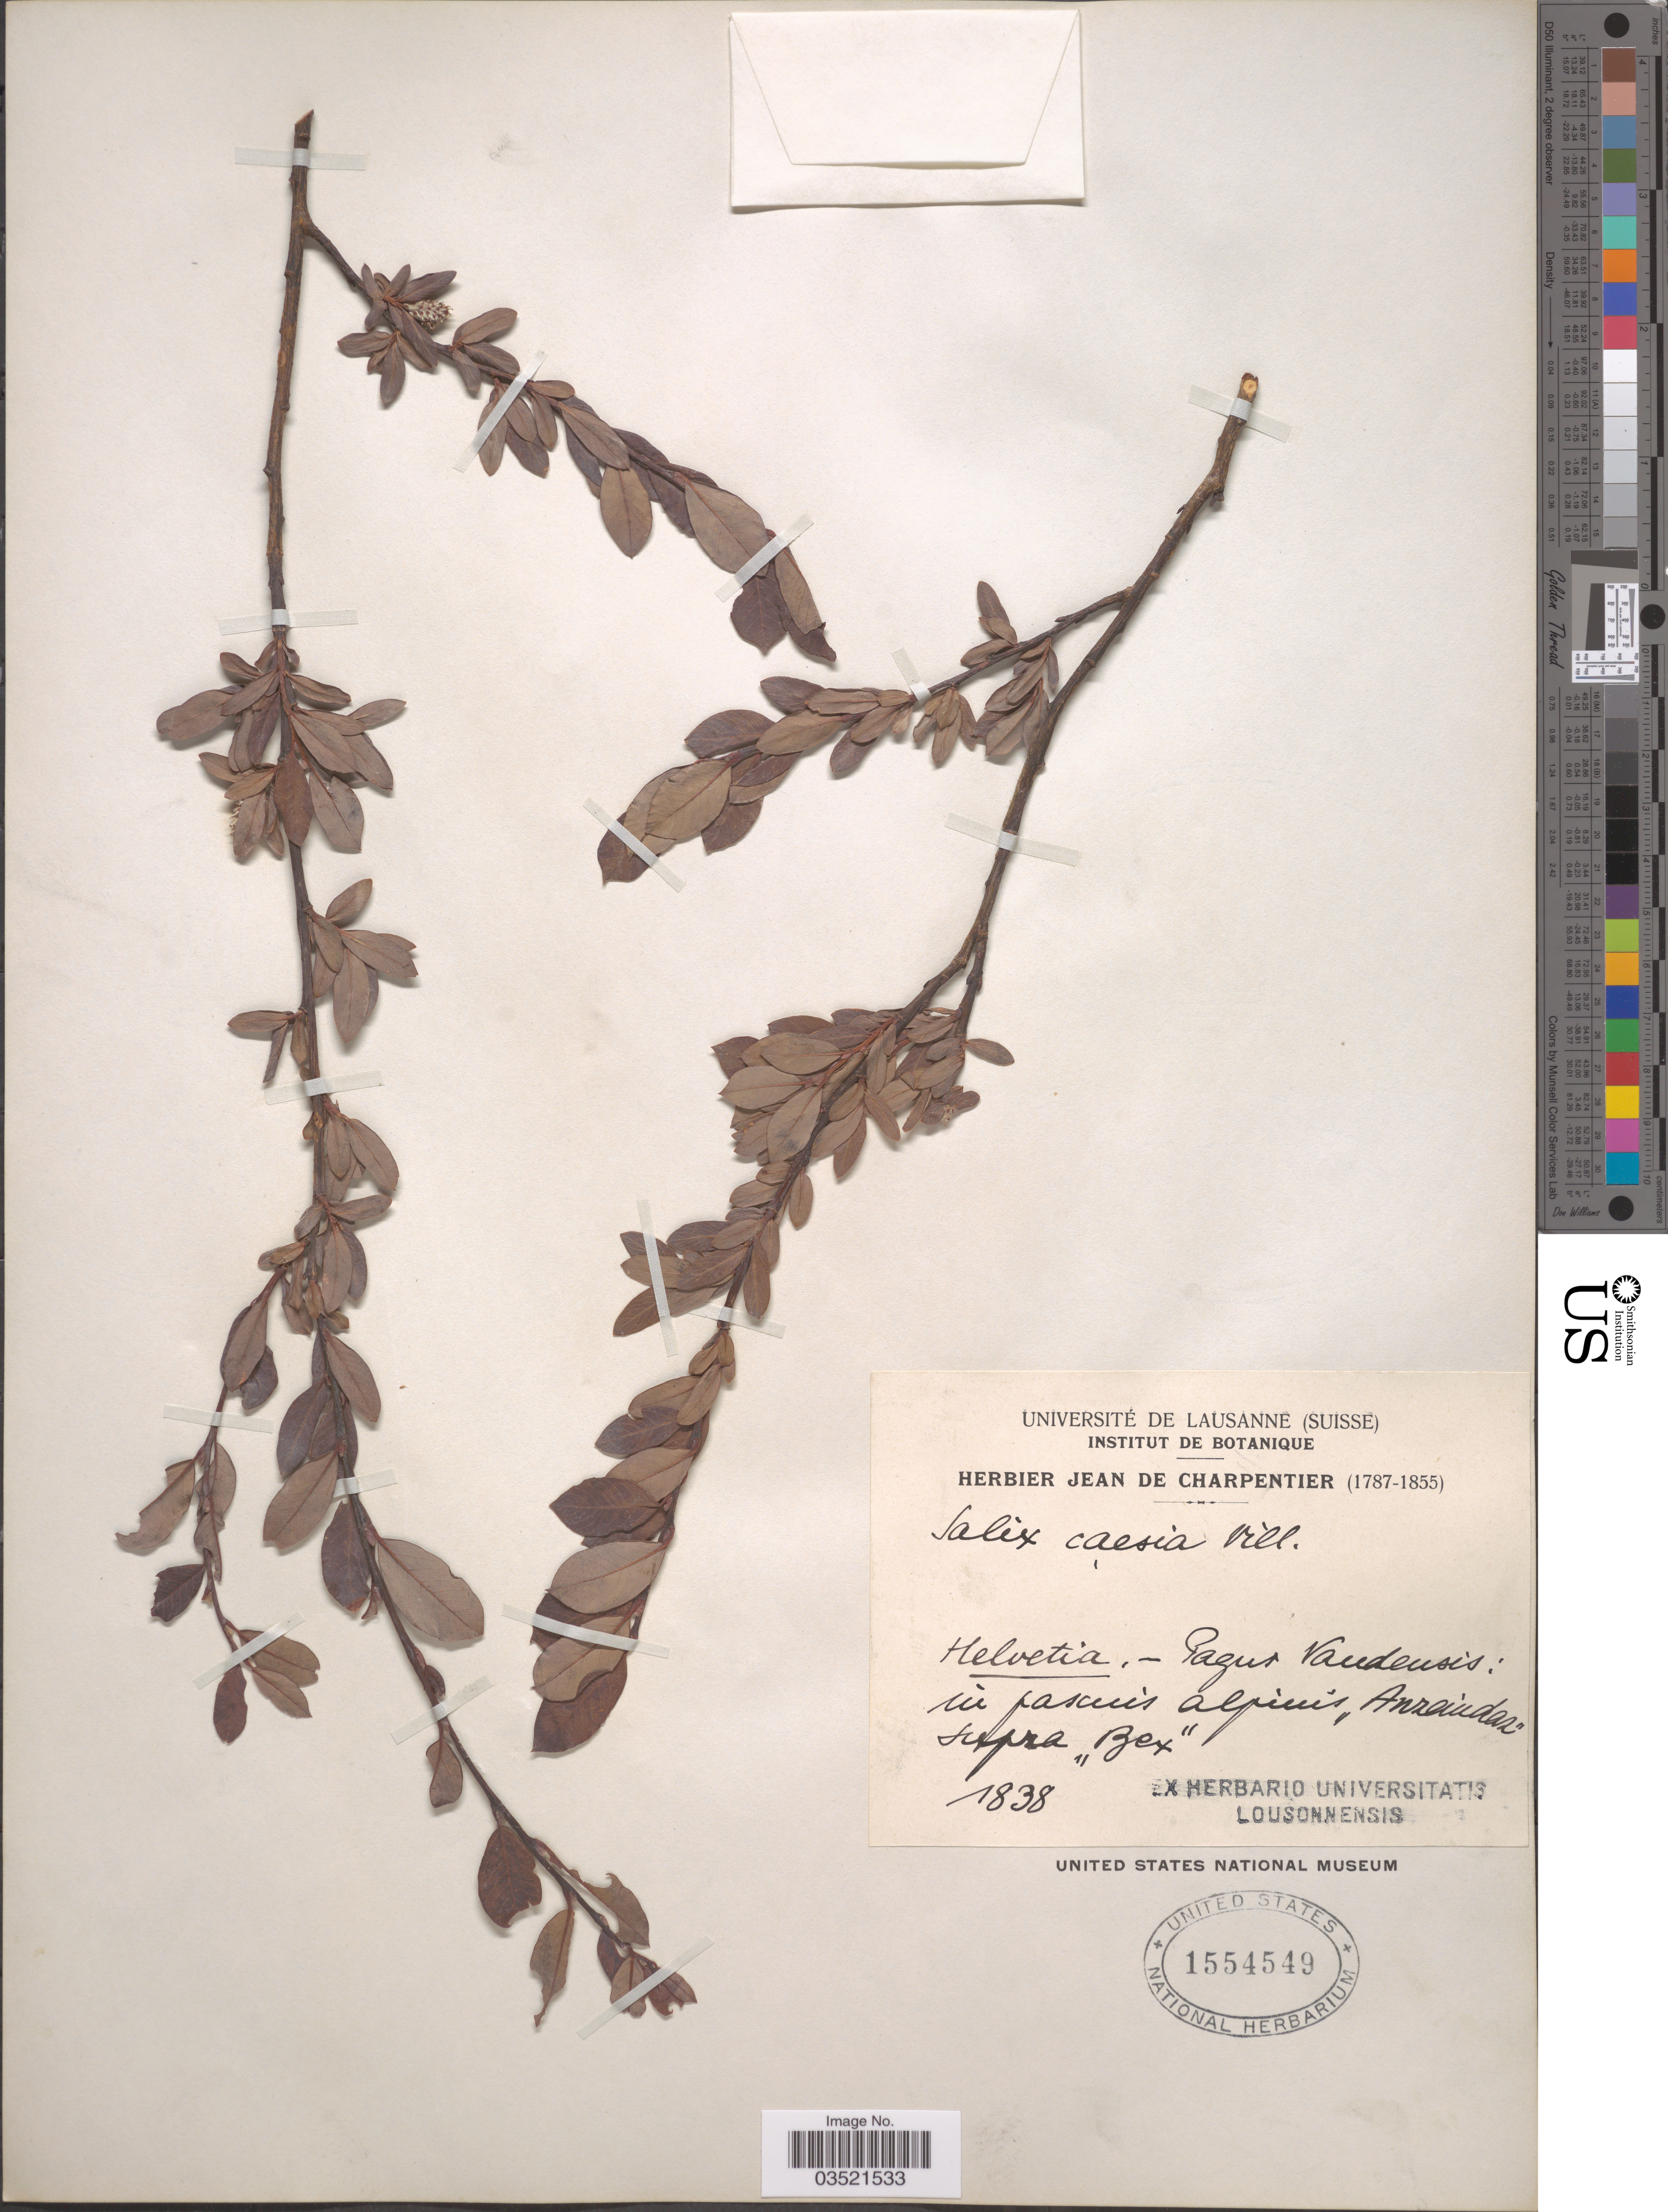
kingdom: Plantae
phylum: Tracheophyta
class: Magnoliopsida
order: Malpighiales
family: Salicaceae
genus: Salix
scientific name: Salix caesia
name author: Vill.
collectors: Ex herb. Jean De Charpentier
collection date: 1838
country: Switzerland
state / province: Vaud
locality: Helvetia. - Pagus Vaudensis: in pascuis alpinis, Anzeindaz supra "Bex".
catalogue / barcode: US 1554549